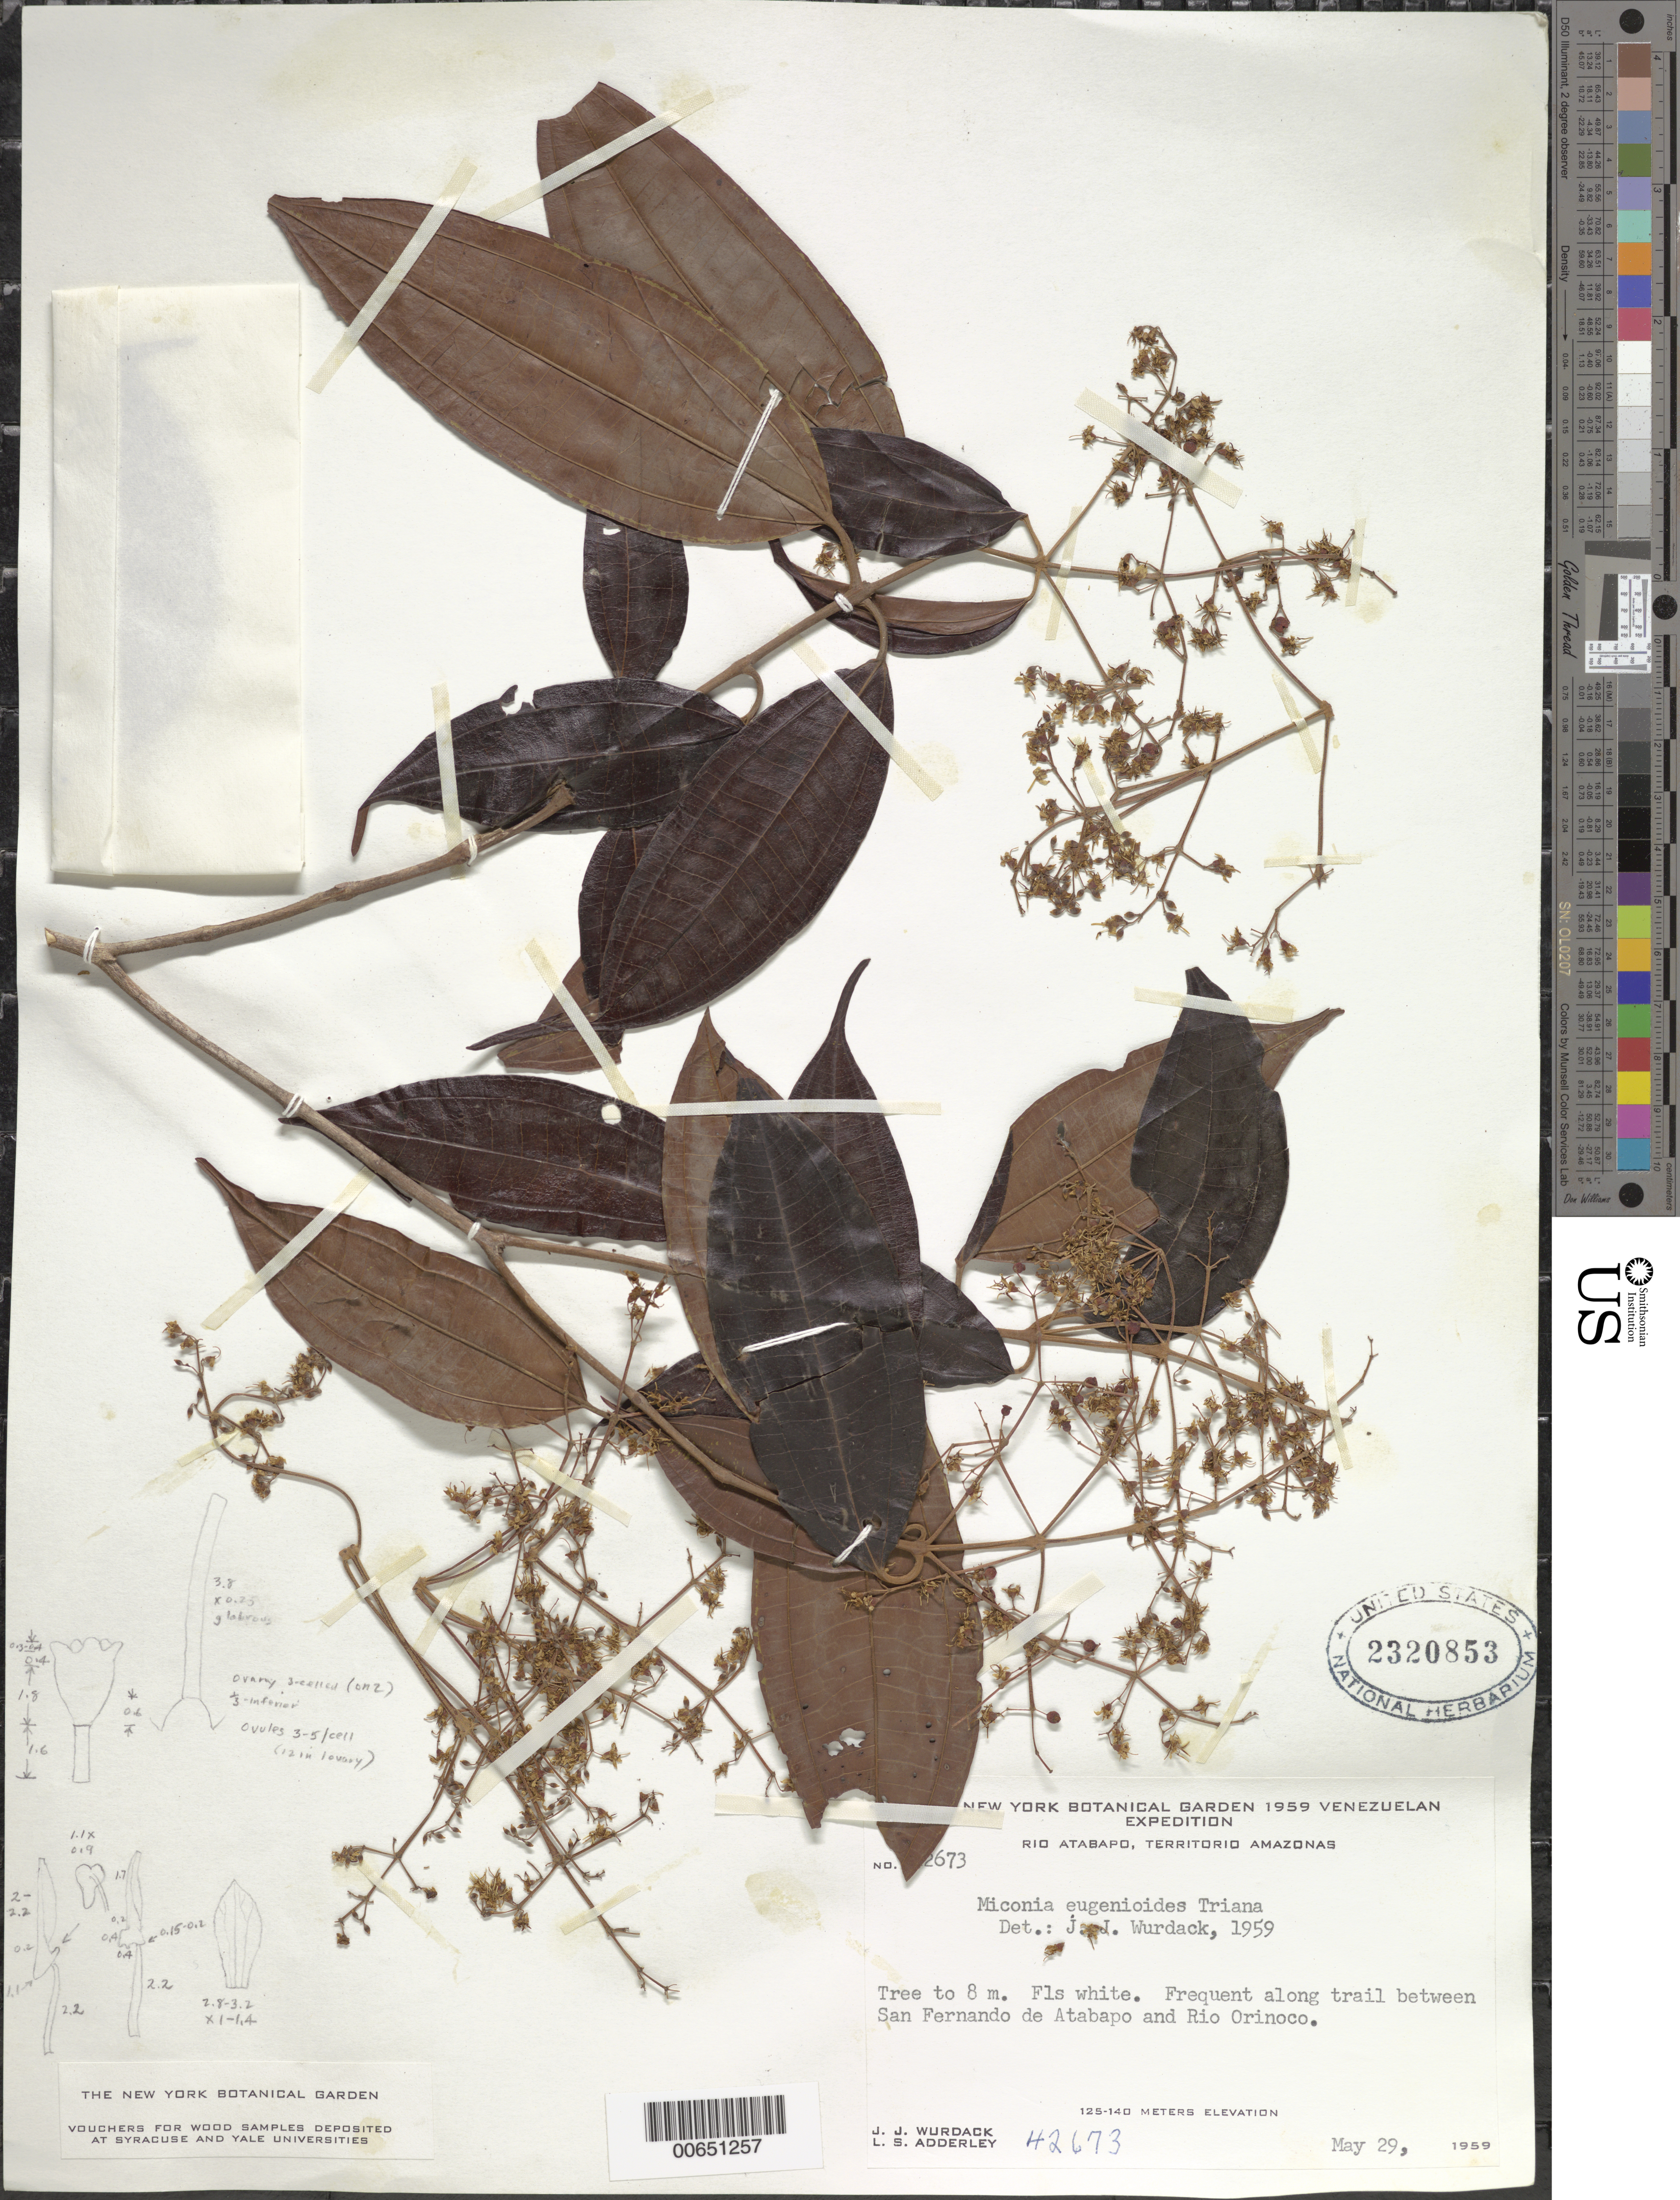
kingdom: Plantae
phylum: Tracheophyta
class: Magnoliopsida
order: Myrtales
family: Melastomataceae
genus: Miconia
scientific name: Miconia eugenioides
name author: Triana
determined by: Wurdack, John J., (US), US (UNITED STATES)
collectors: J. J. Wurdack & L. S. Adderley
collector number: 42673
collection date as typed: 29-May-59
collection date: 1959-05-29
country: Venezuela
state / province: Amazonas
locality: Río Orinoco, trail between San Fernando de Atabapo and Río Orinoco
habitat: Along trail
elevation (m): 125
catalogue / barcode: US 2320853